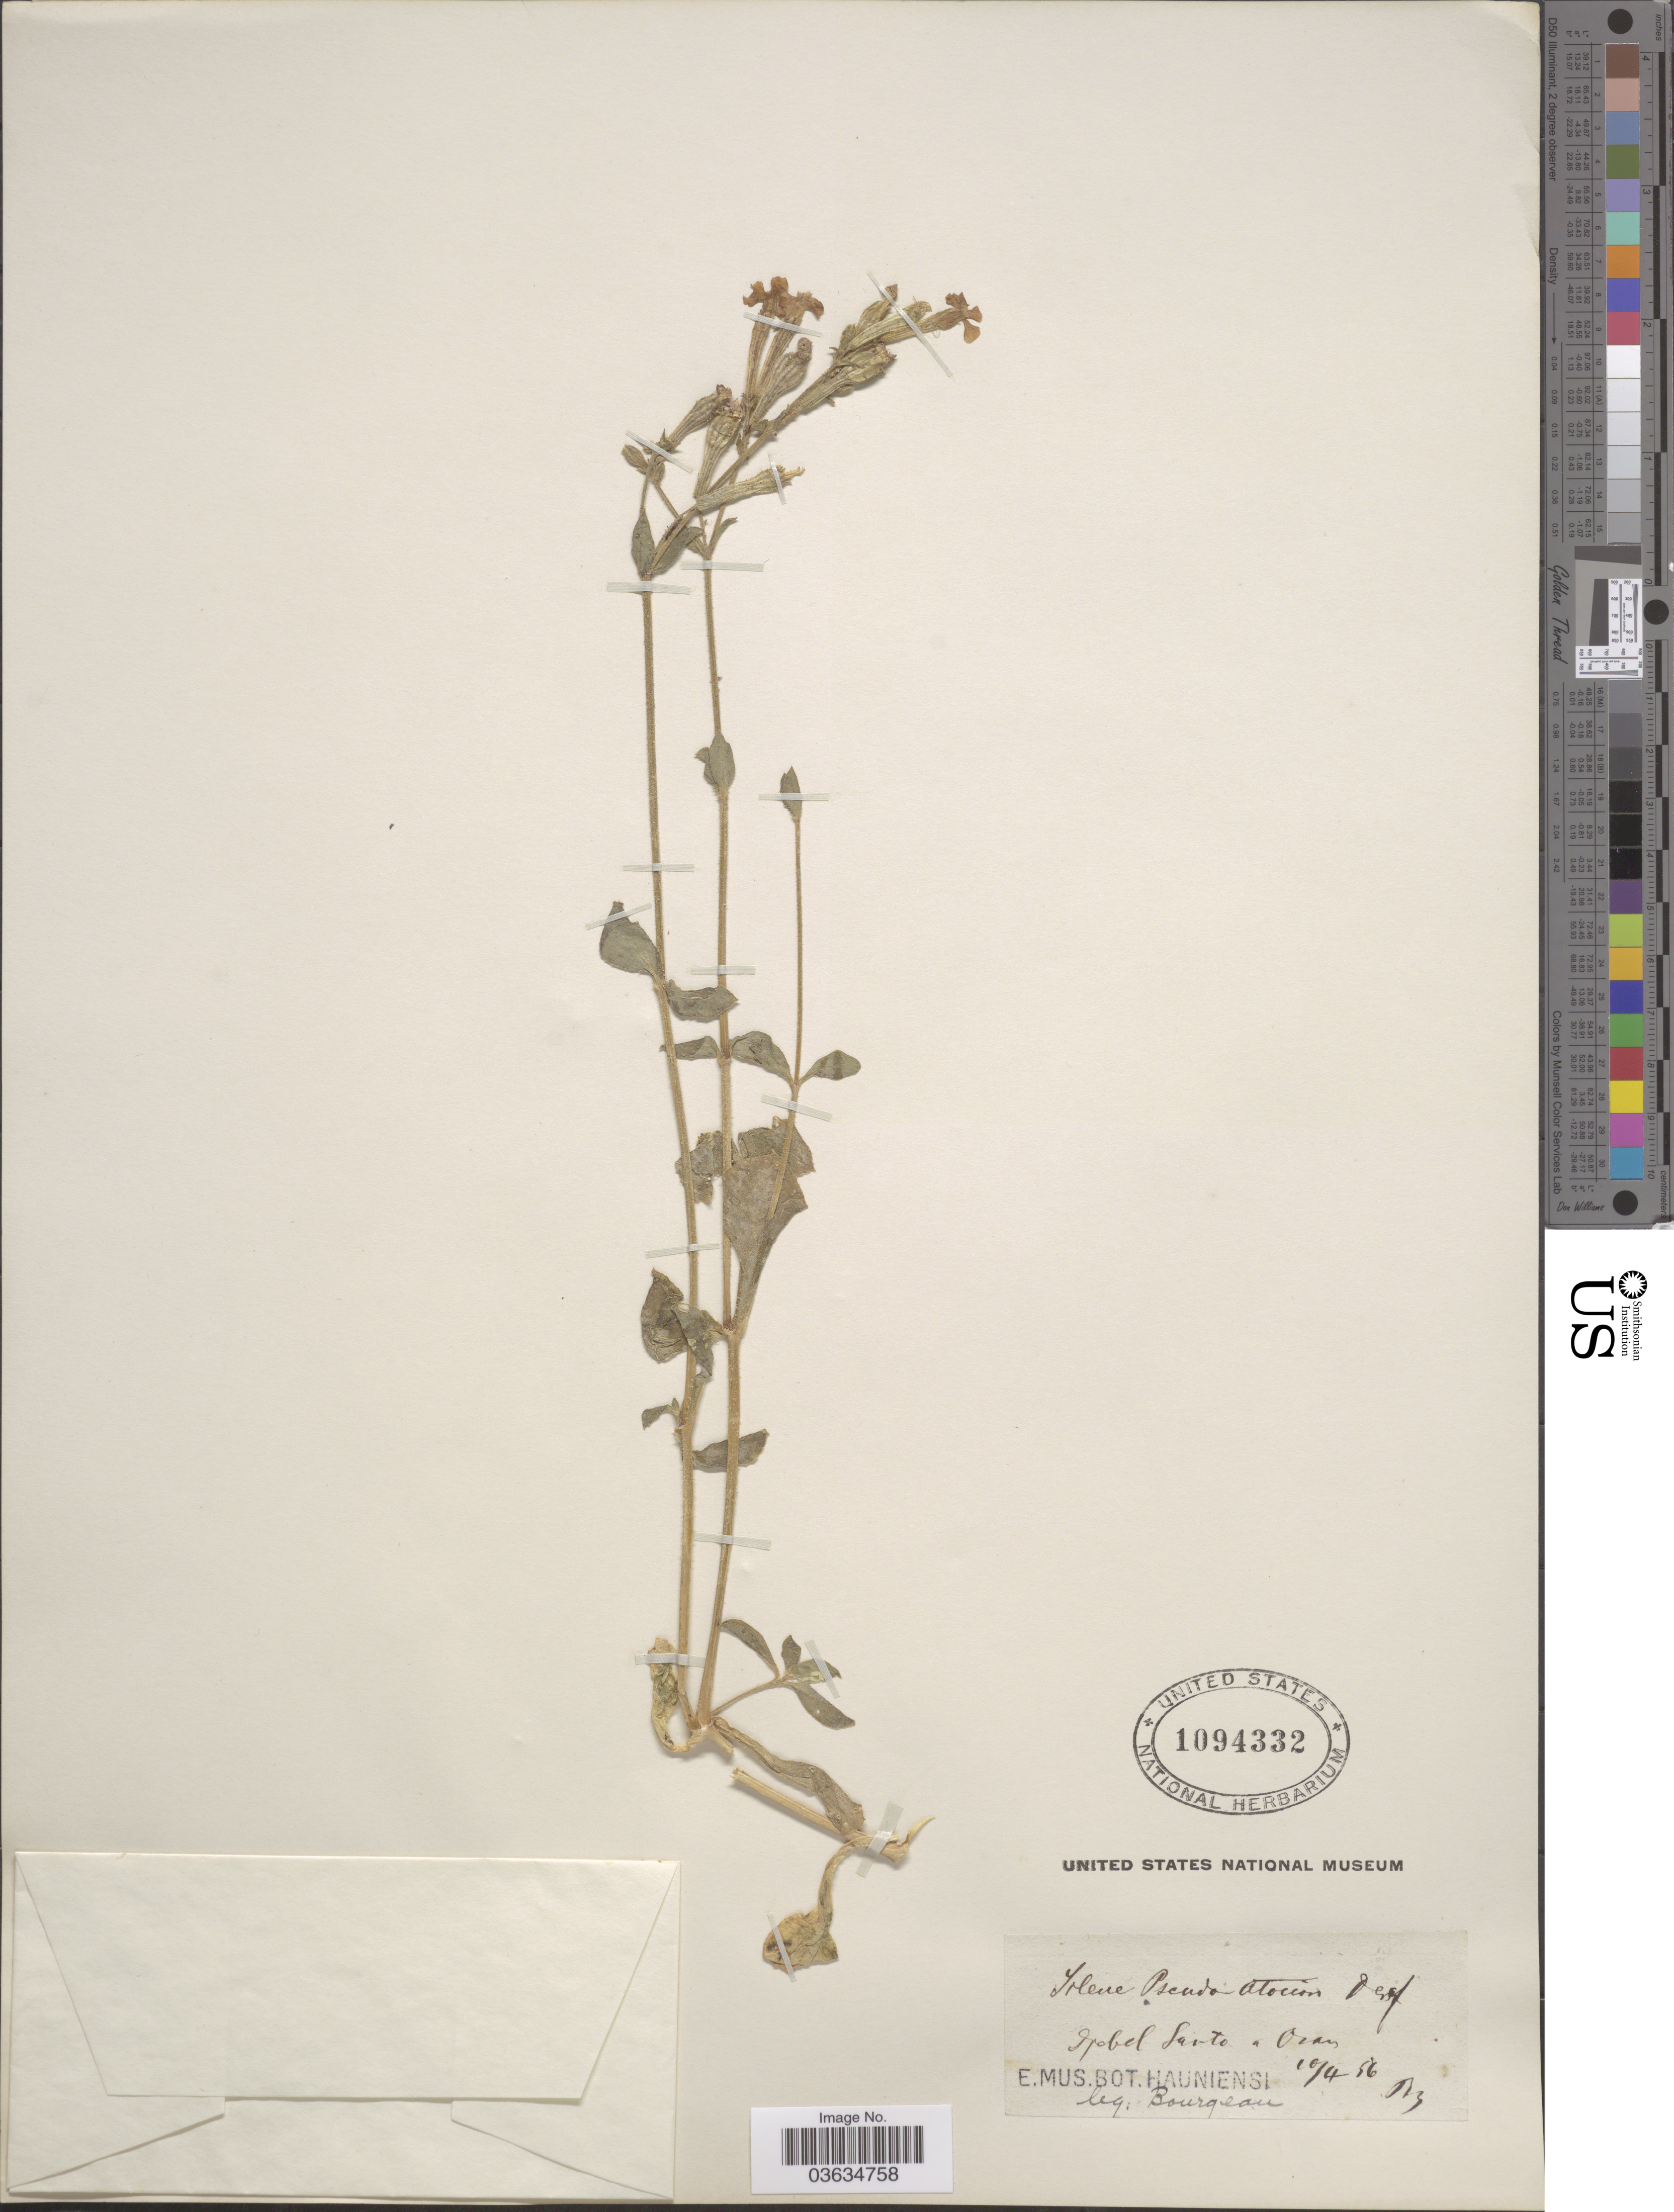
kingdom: Plantae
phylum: Tracheophyta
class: Magnoliopsida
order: Caryophyllales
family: Caryophyllaceae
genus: Silene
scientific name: Silene pseudoatocion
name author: Desf.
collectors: -. Bourgeau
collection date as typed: Transcribed d/m/y: 10/4/56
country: Algeria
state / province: Oran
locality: Djebel Santo.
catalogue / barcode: US 1094332